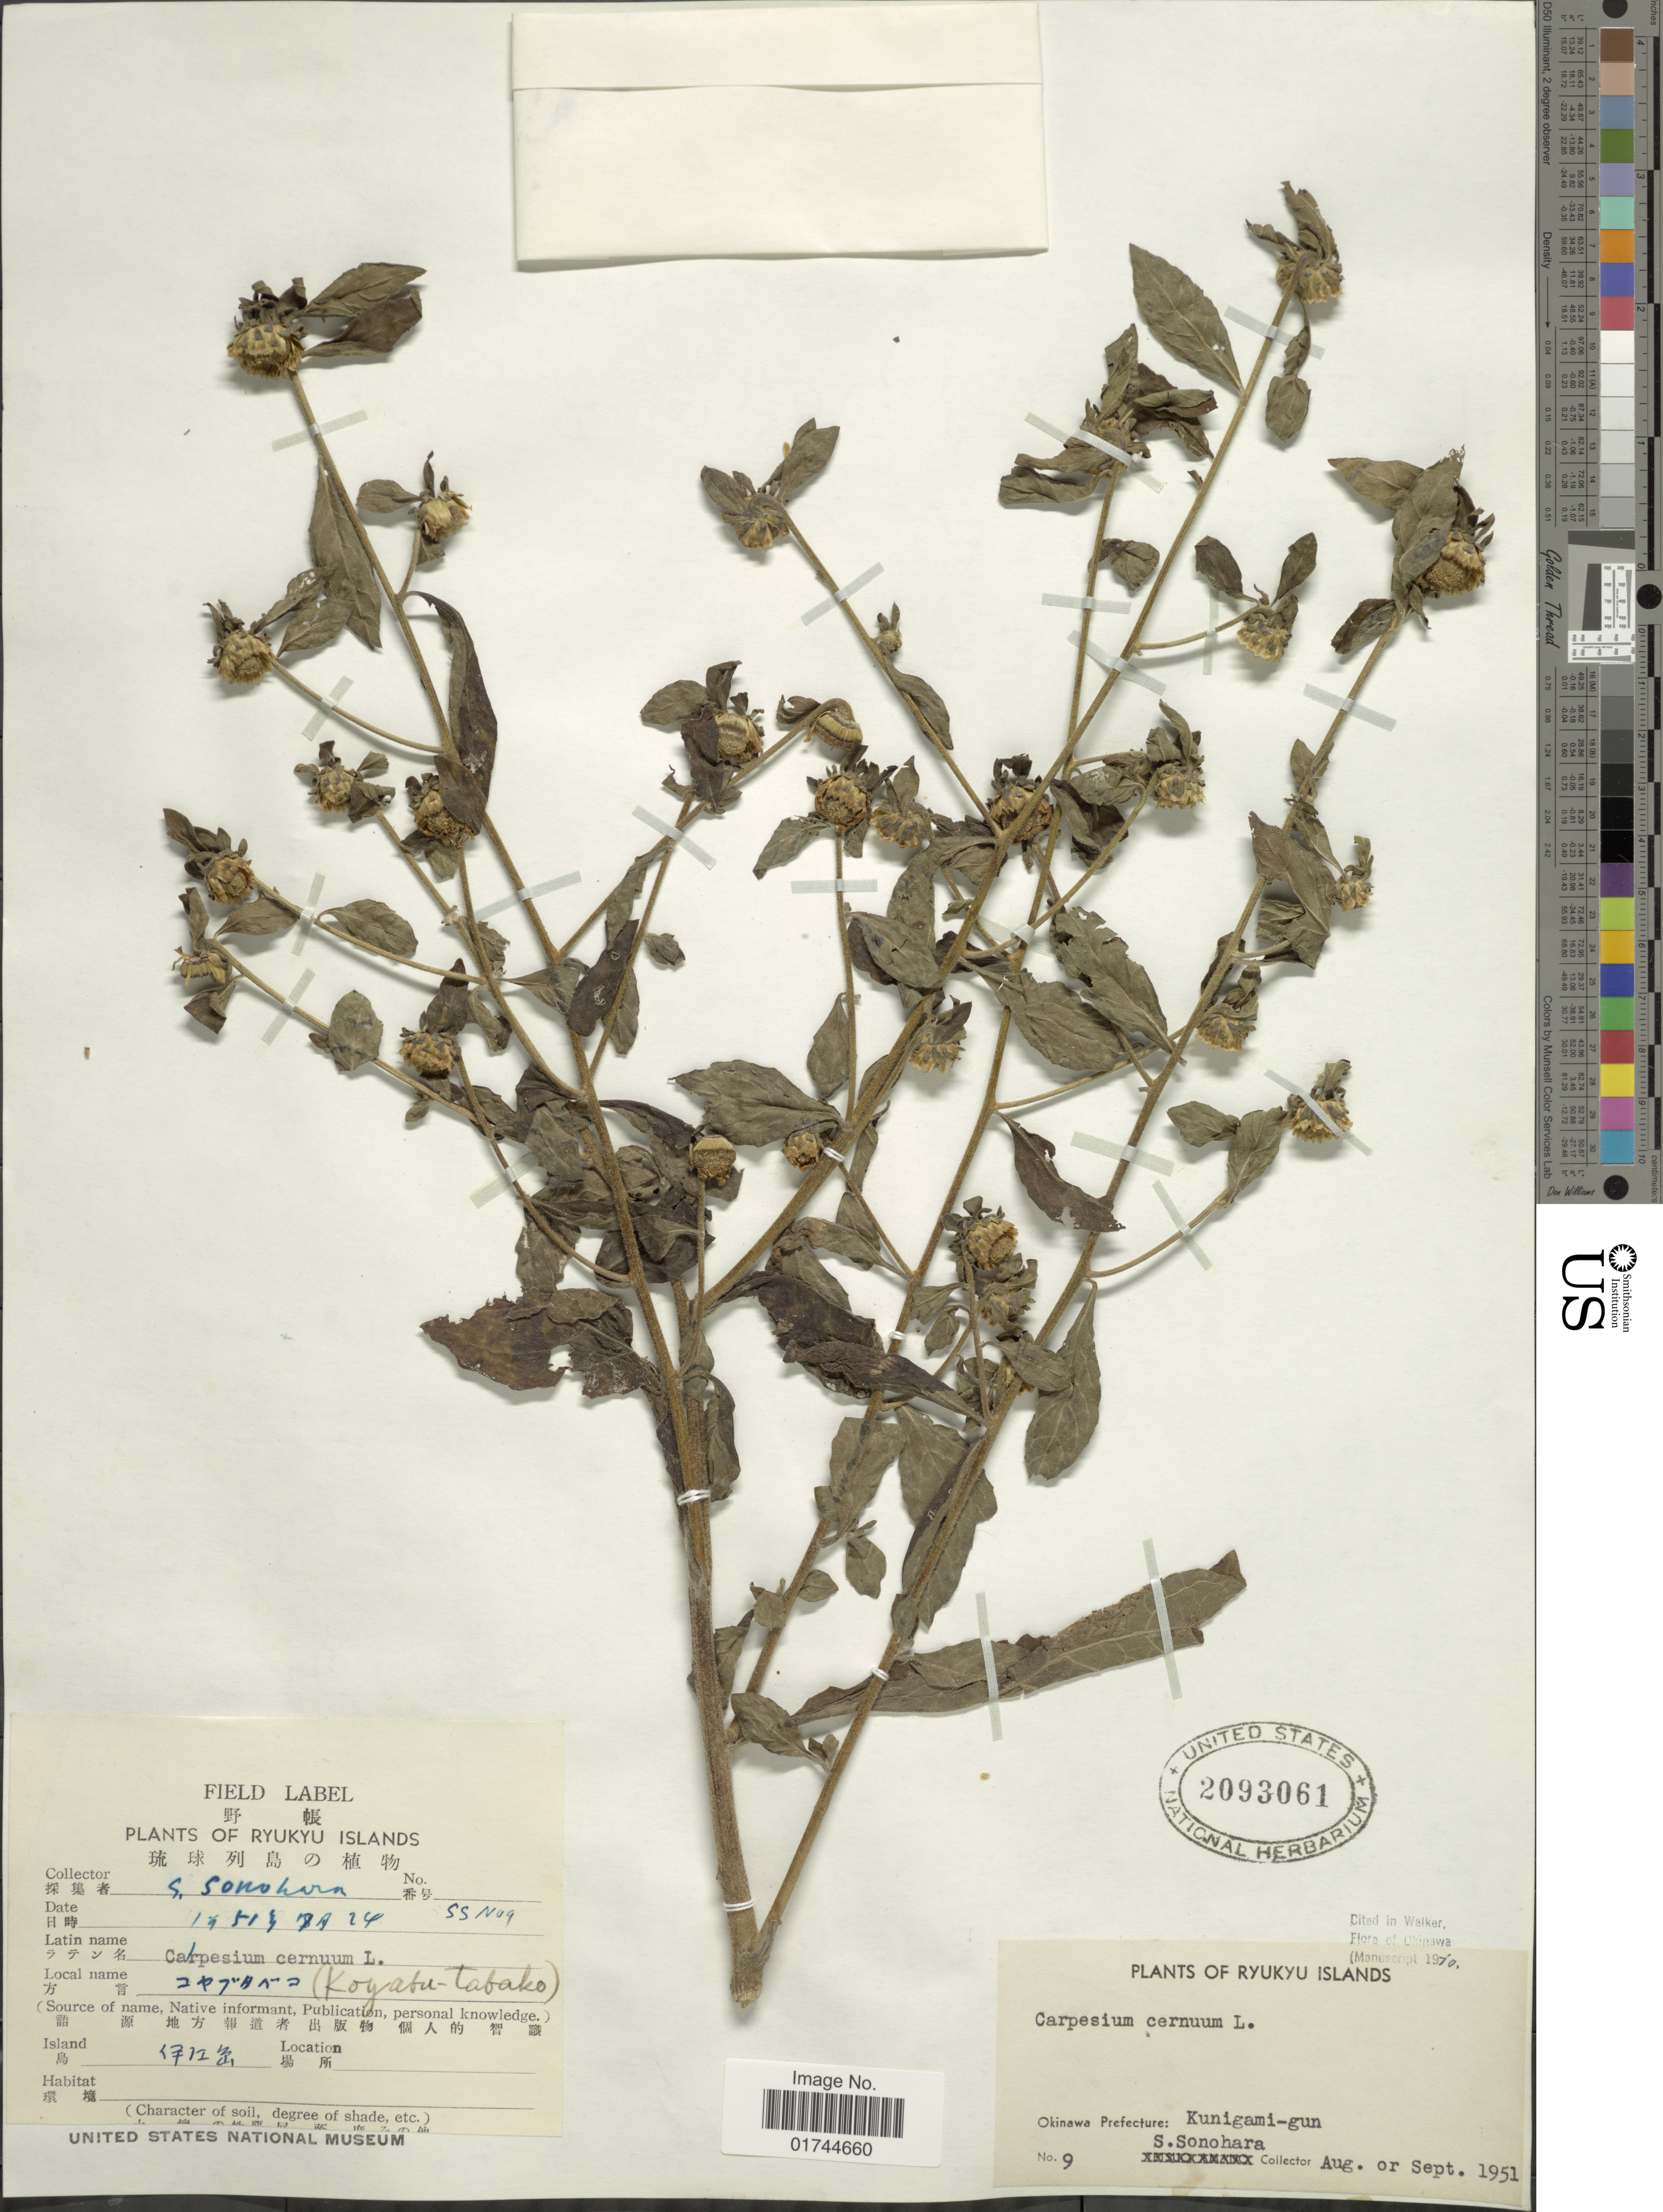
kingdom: Plantae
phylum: Tracheophyta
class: Magnoliopsida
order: Asterales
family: Asteraceae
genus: Carpesium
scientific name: Carpesium cernum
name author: L.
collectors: S. Sonohara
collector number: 9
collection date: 1951-07-24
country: Japan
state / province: Okinawa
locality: Ryukyu Islands, Okinawa Prefecture: Kunigami-gun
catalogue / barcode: US 2093061